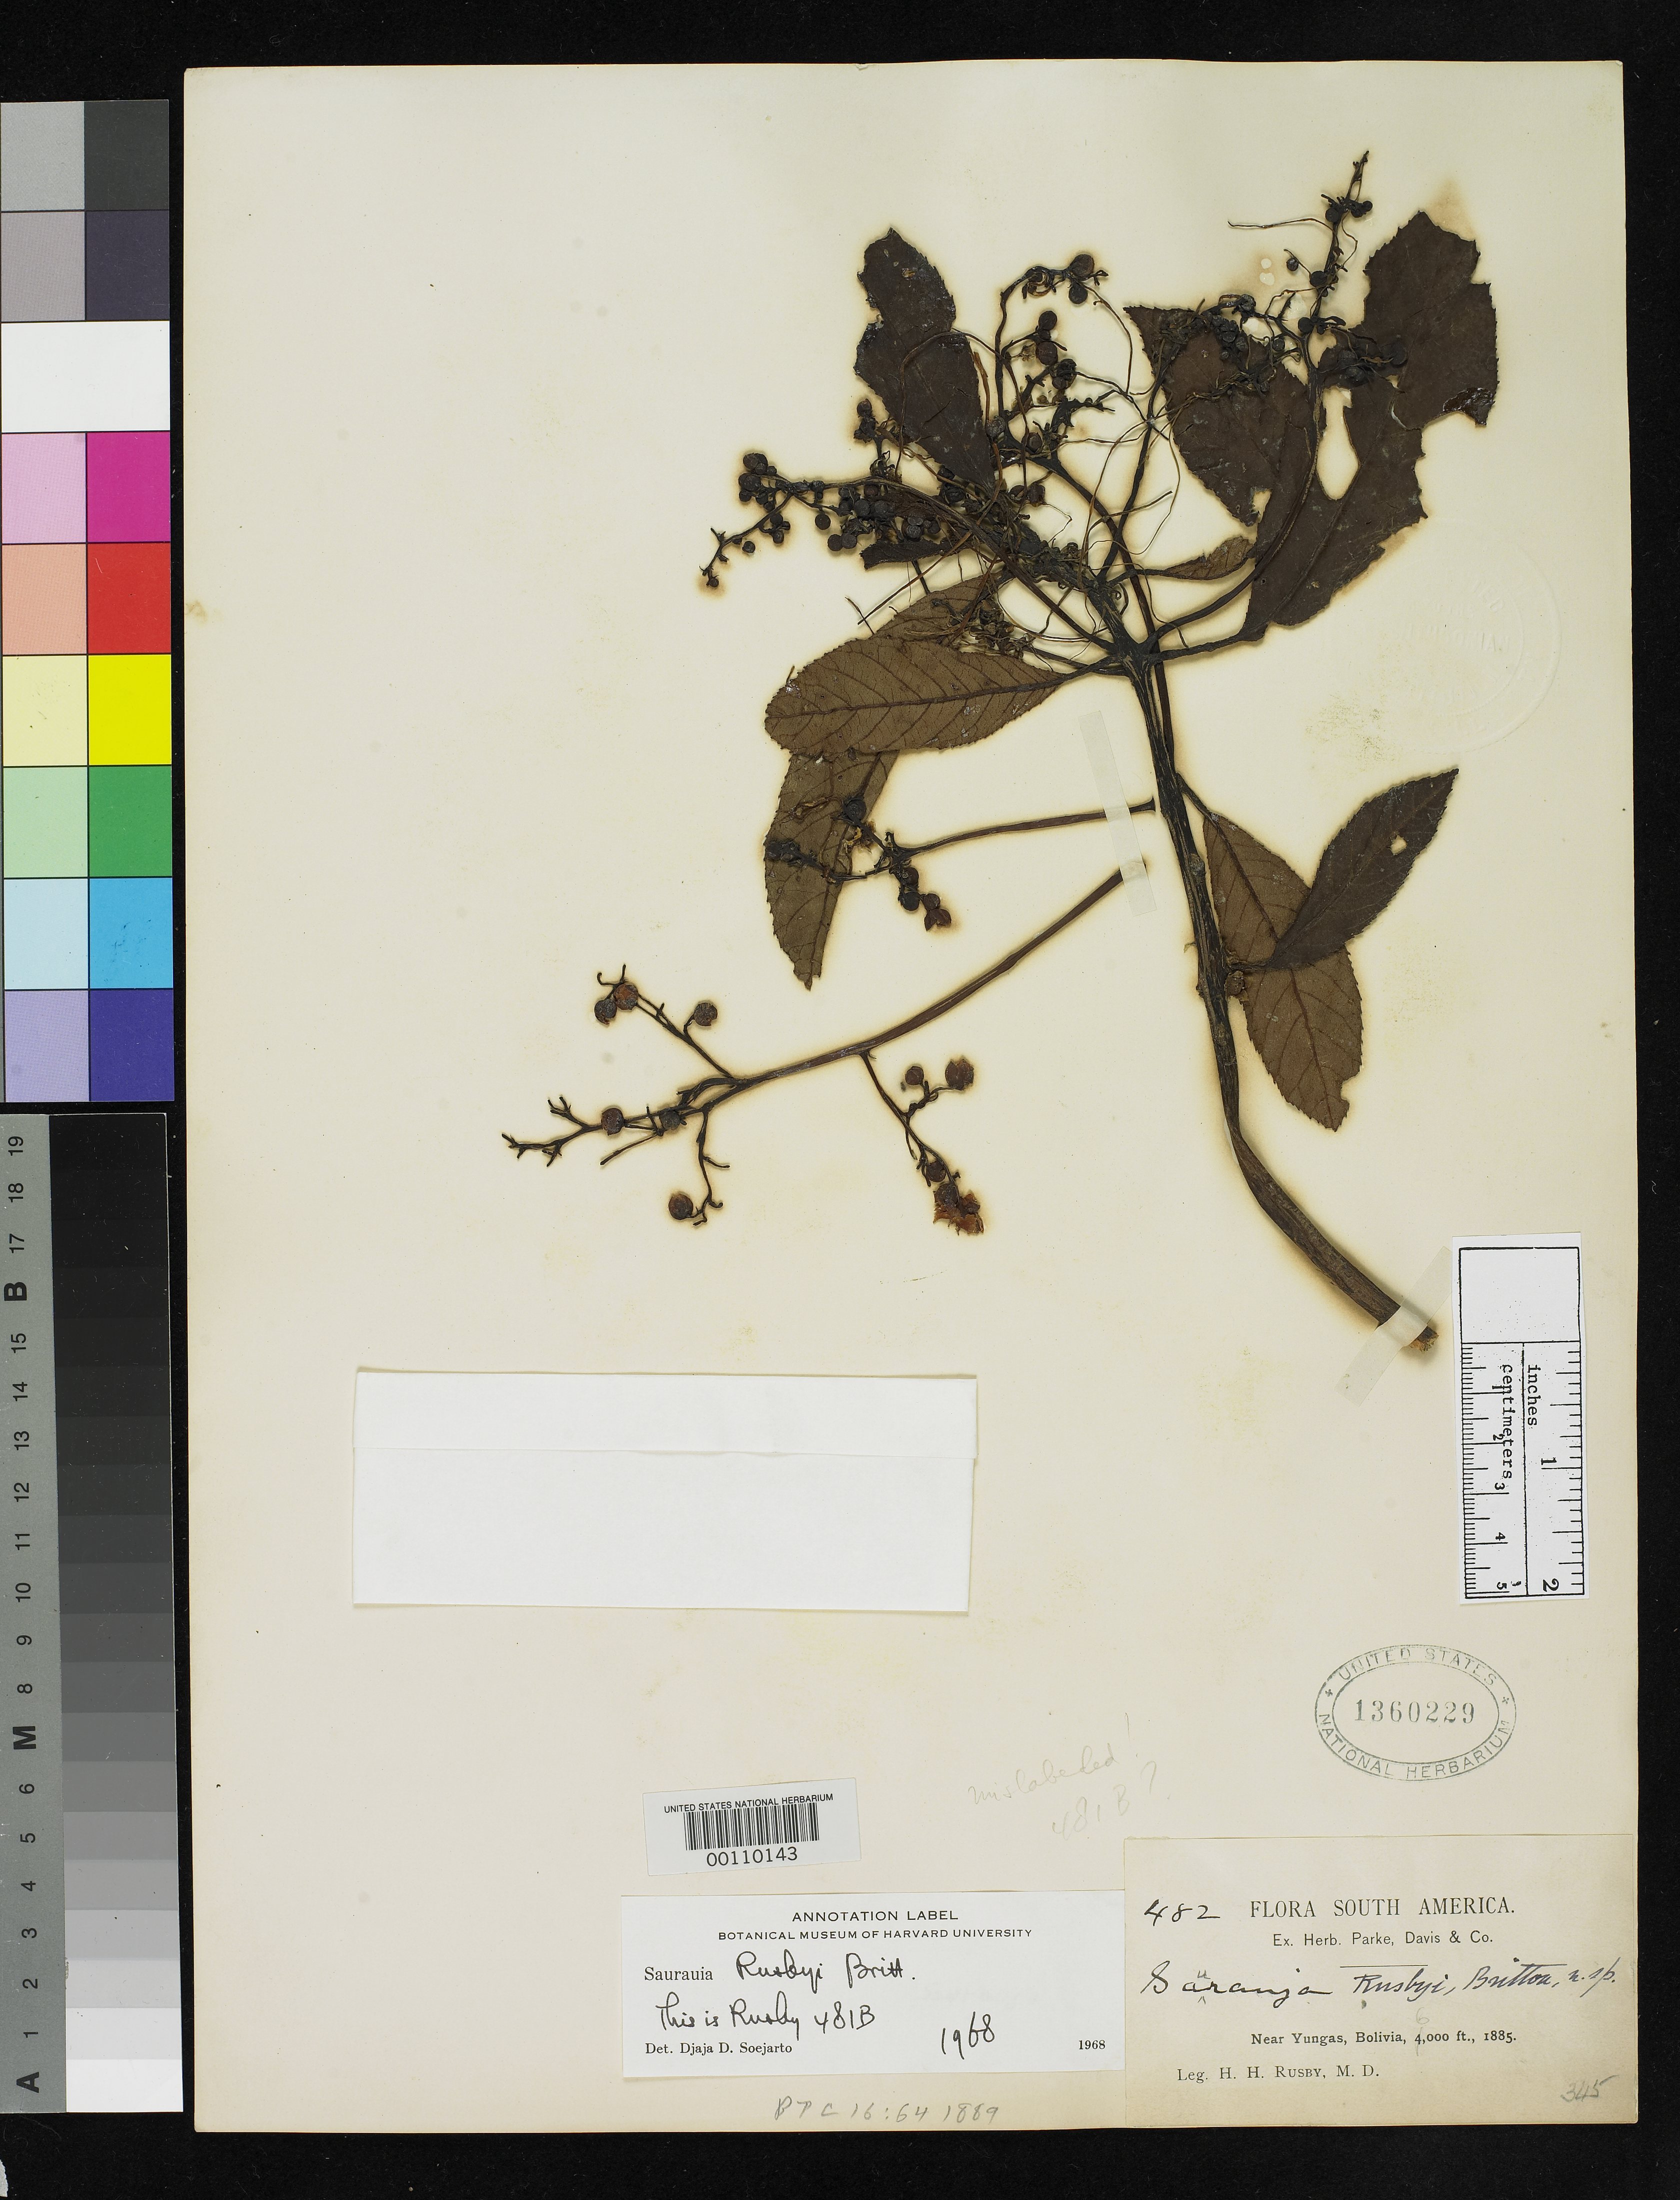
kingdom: Plantae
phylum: Tracheophyta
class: Magnoliopsida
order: Ericales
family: Actinidiaceae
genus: Saurauia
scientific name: Saurauia rusbyi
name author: Britton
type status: Type Collection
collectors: H. H. Rusby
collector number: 482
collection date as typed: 1885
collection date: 1885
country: Bolivia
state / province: La Páz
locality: Yungas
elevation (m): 1829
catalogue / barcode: US 1360229